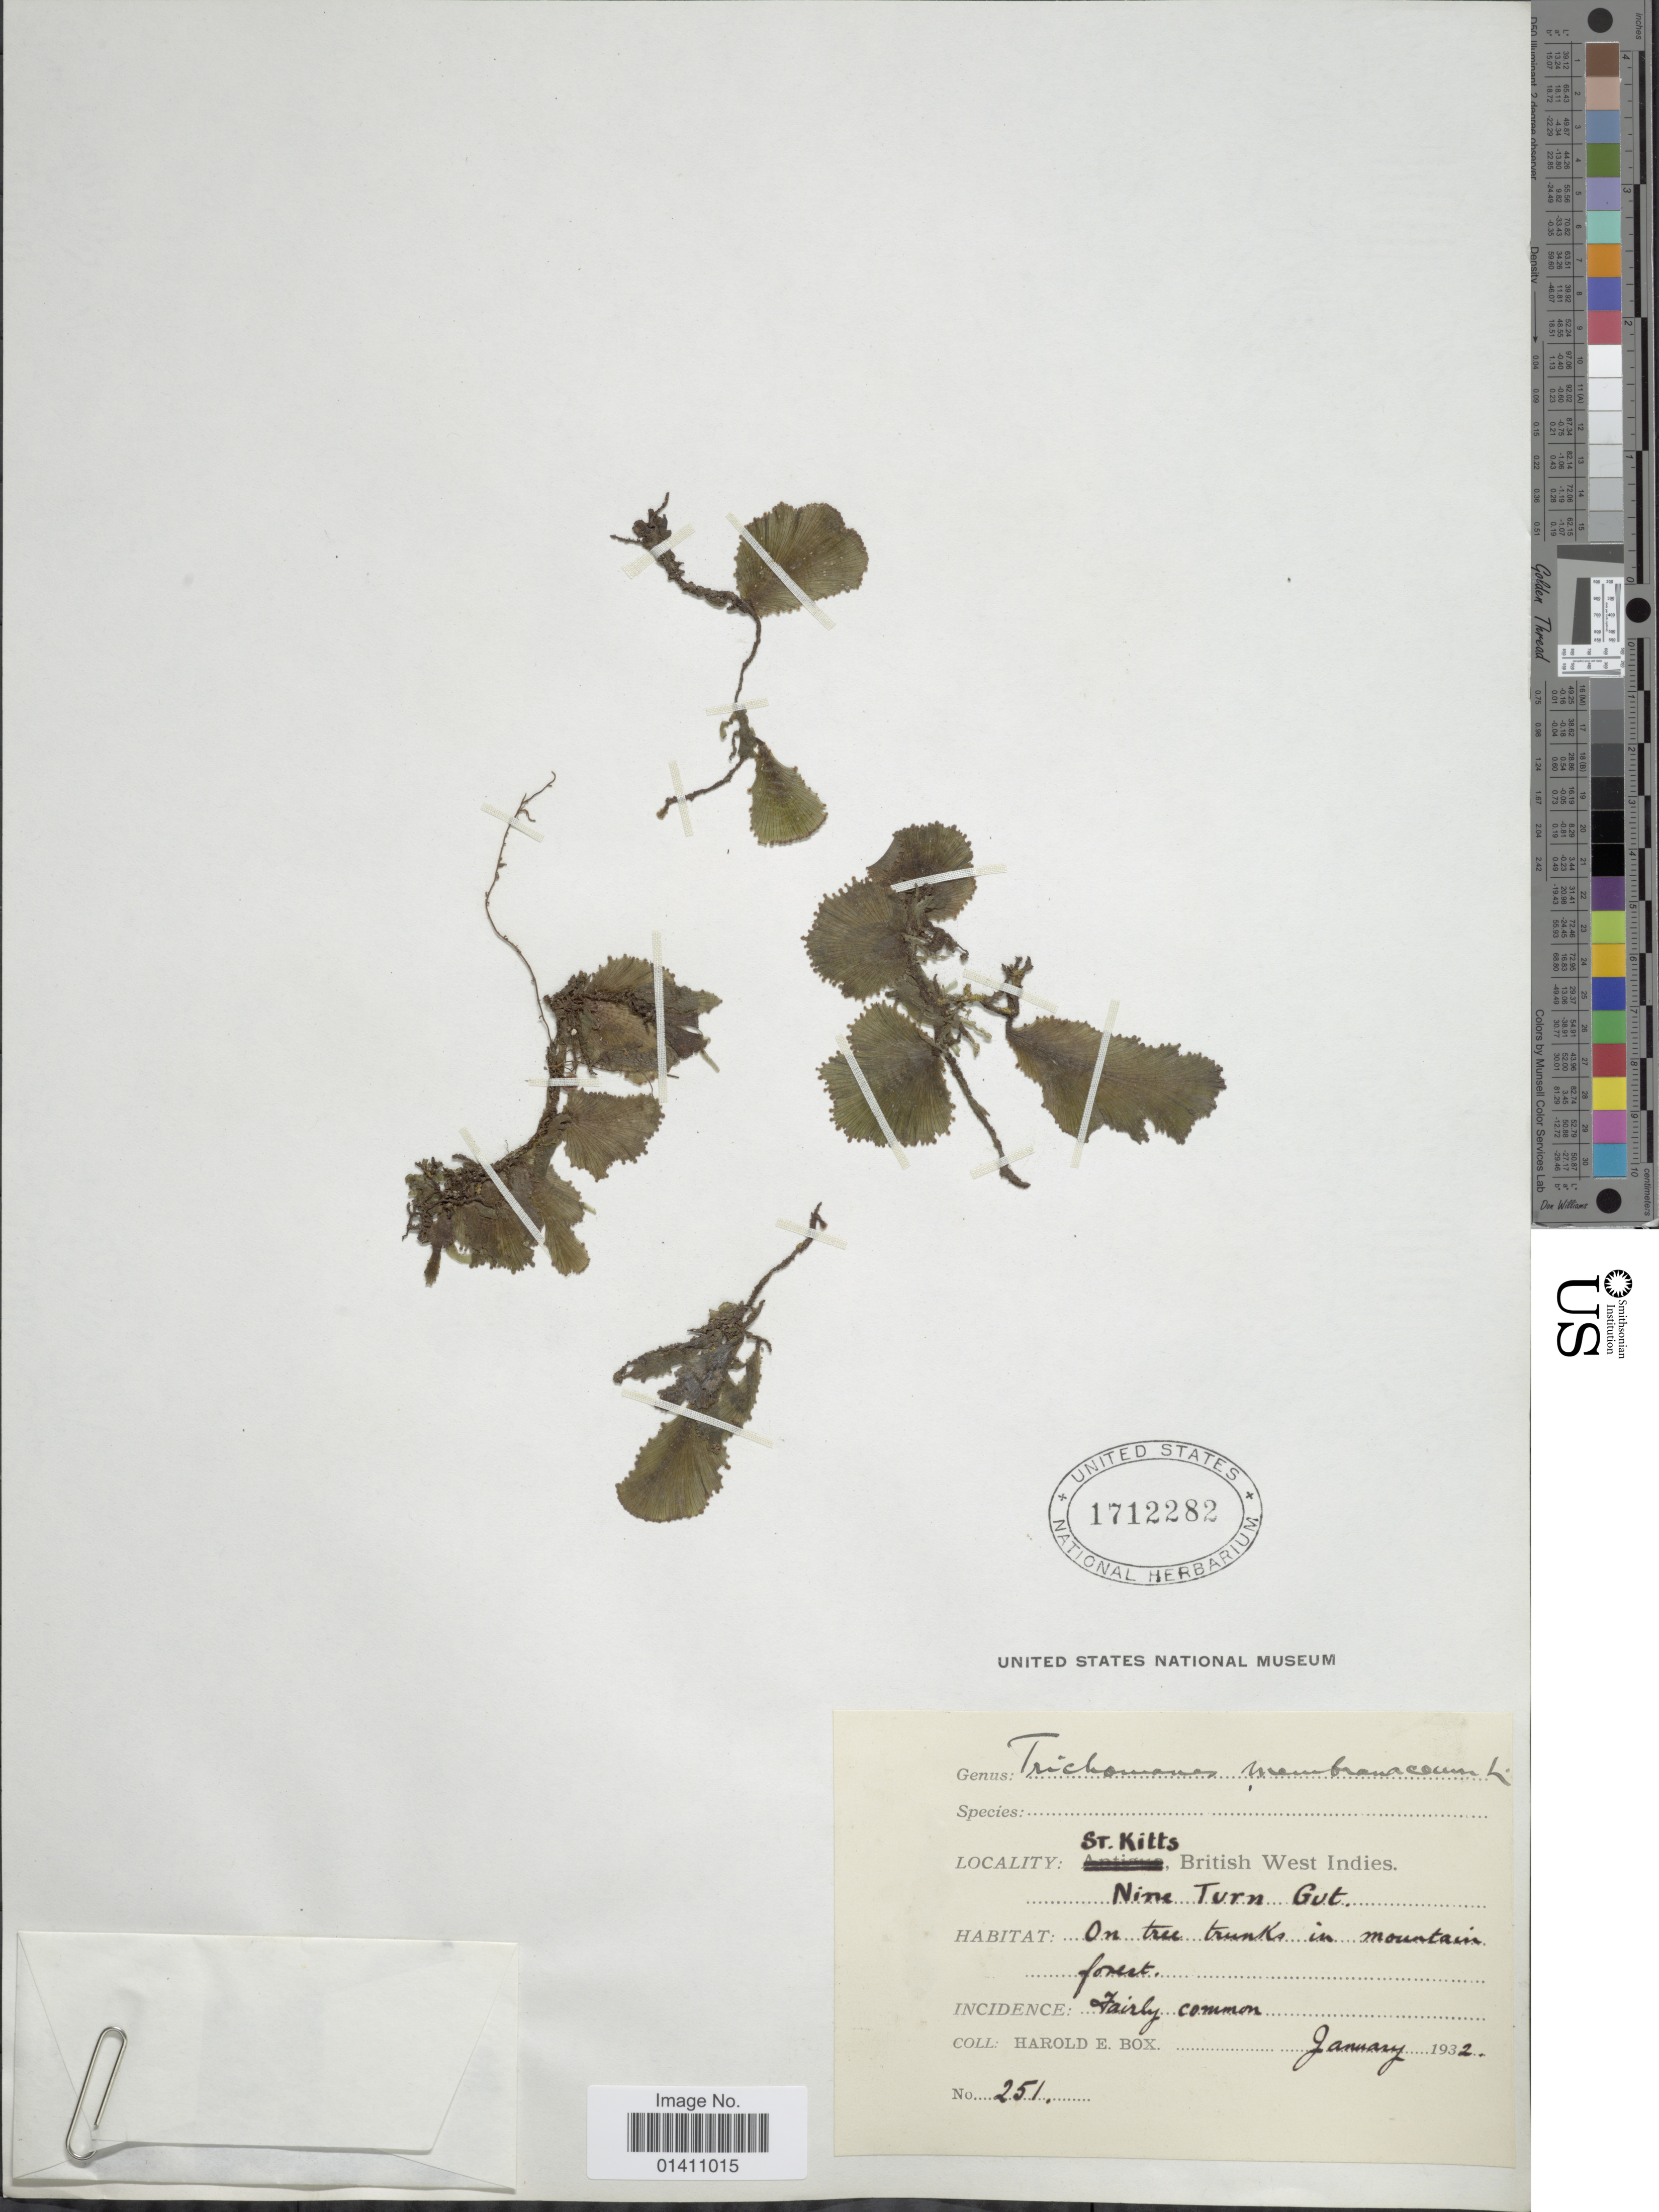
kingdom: Plantae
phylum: Tracheophyta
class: Polypodiopsida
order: Hymenophyllales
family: Hymenophyllaceae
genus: Didymoglossum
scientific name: Didymoglossum membranaceum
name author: (L.) Vareschi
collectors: H. E. Box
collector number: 251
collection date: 1932-01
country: St. Christopher-Nevis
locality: St. Kitts, British West Indies. Nine Turn Gut.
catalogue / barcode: US 1712282